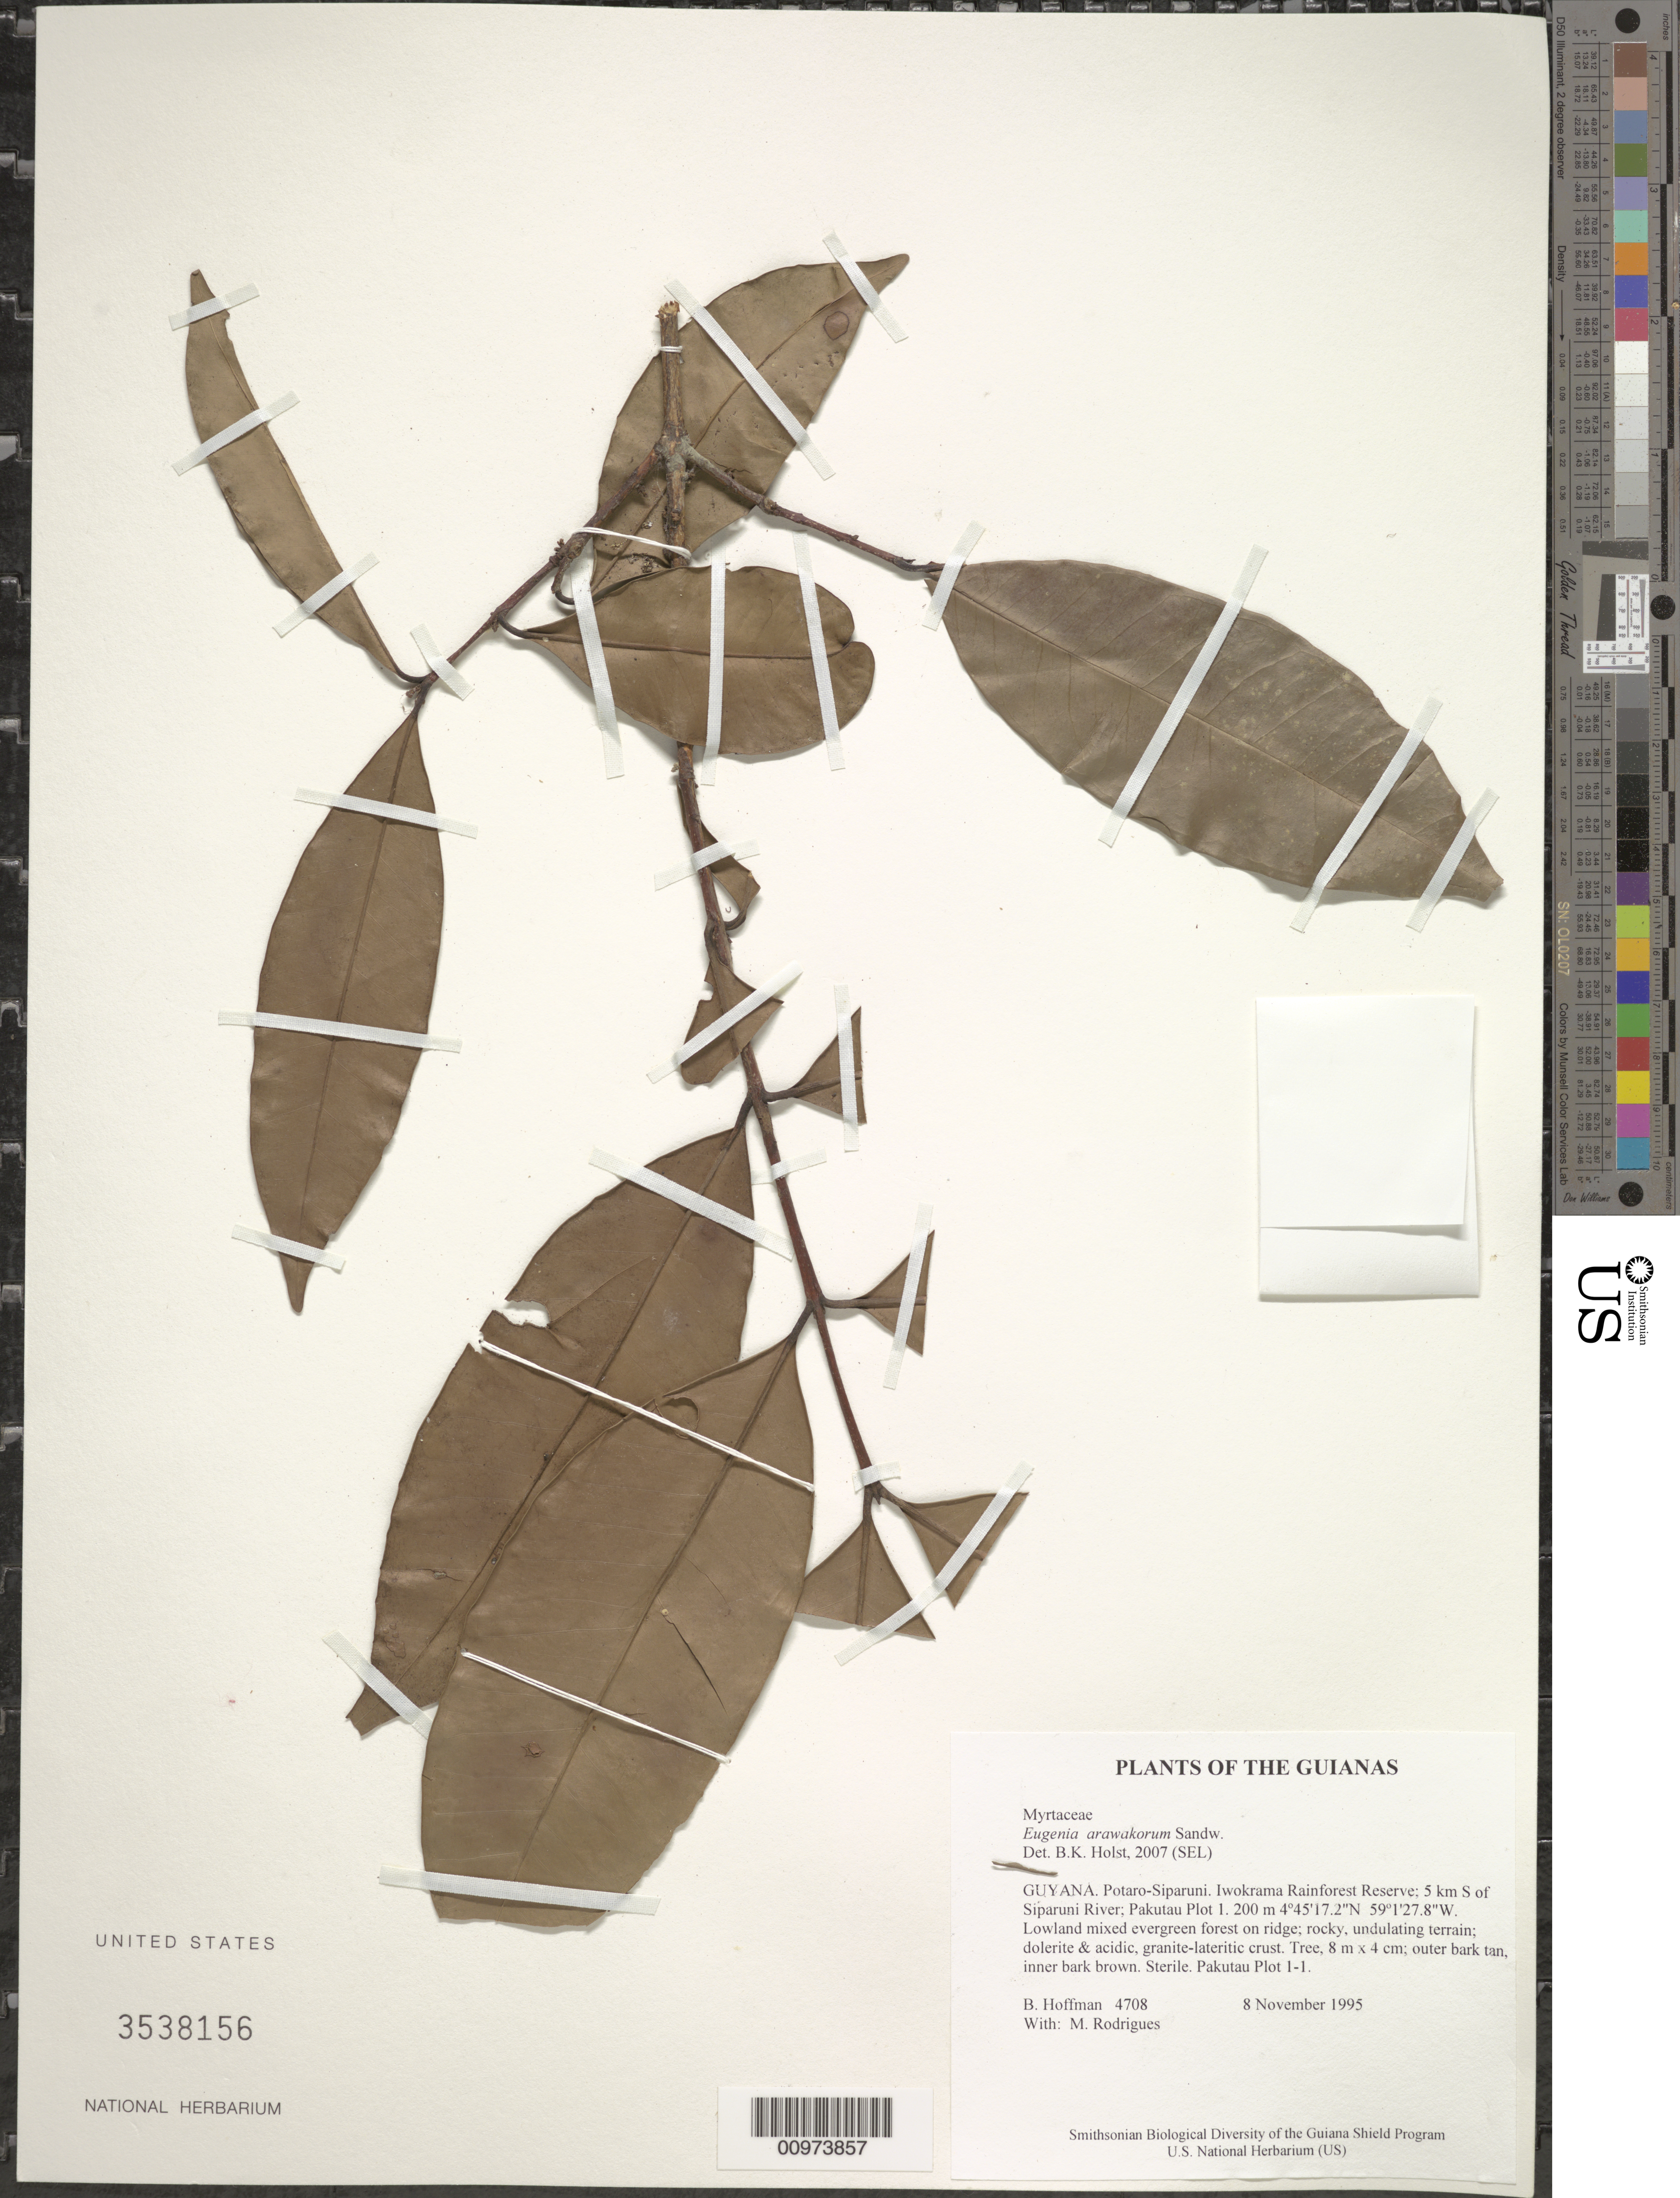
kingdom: Plantae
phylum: Tracheophyta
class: Magnoliopsida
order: Myrtales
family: Myrtaceae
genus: Eugenia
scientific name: Eugenia arawakorum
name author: Sandwith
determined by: Holst, Bruce K.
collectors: B. Hoffman & M. T. Rodrigues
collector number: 4708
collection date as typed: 8 November 1995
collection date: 1995-11-08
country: Guyana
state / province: Potaro-Siparuni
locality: Iwokrama Rainforest Reserve; 5 km S of Siparuni River; Pakutau Plot 1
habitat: Lowland mixed evergreen forest on ridge; rocky, undulating terrain; dolerite & acidic, granite-lateritic crust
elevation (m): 200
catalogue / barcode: US 3538156